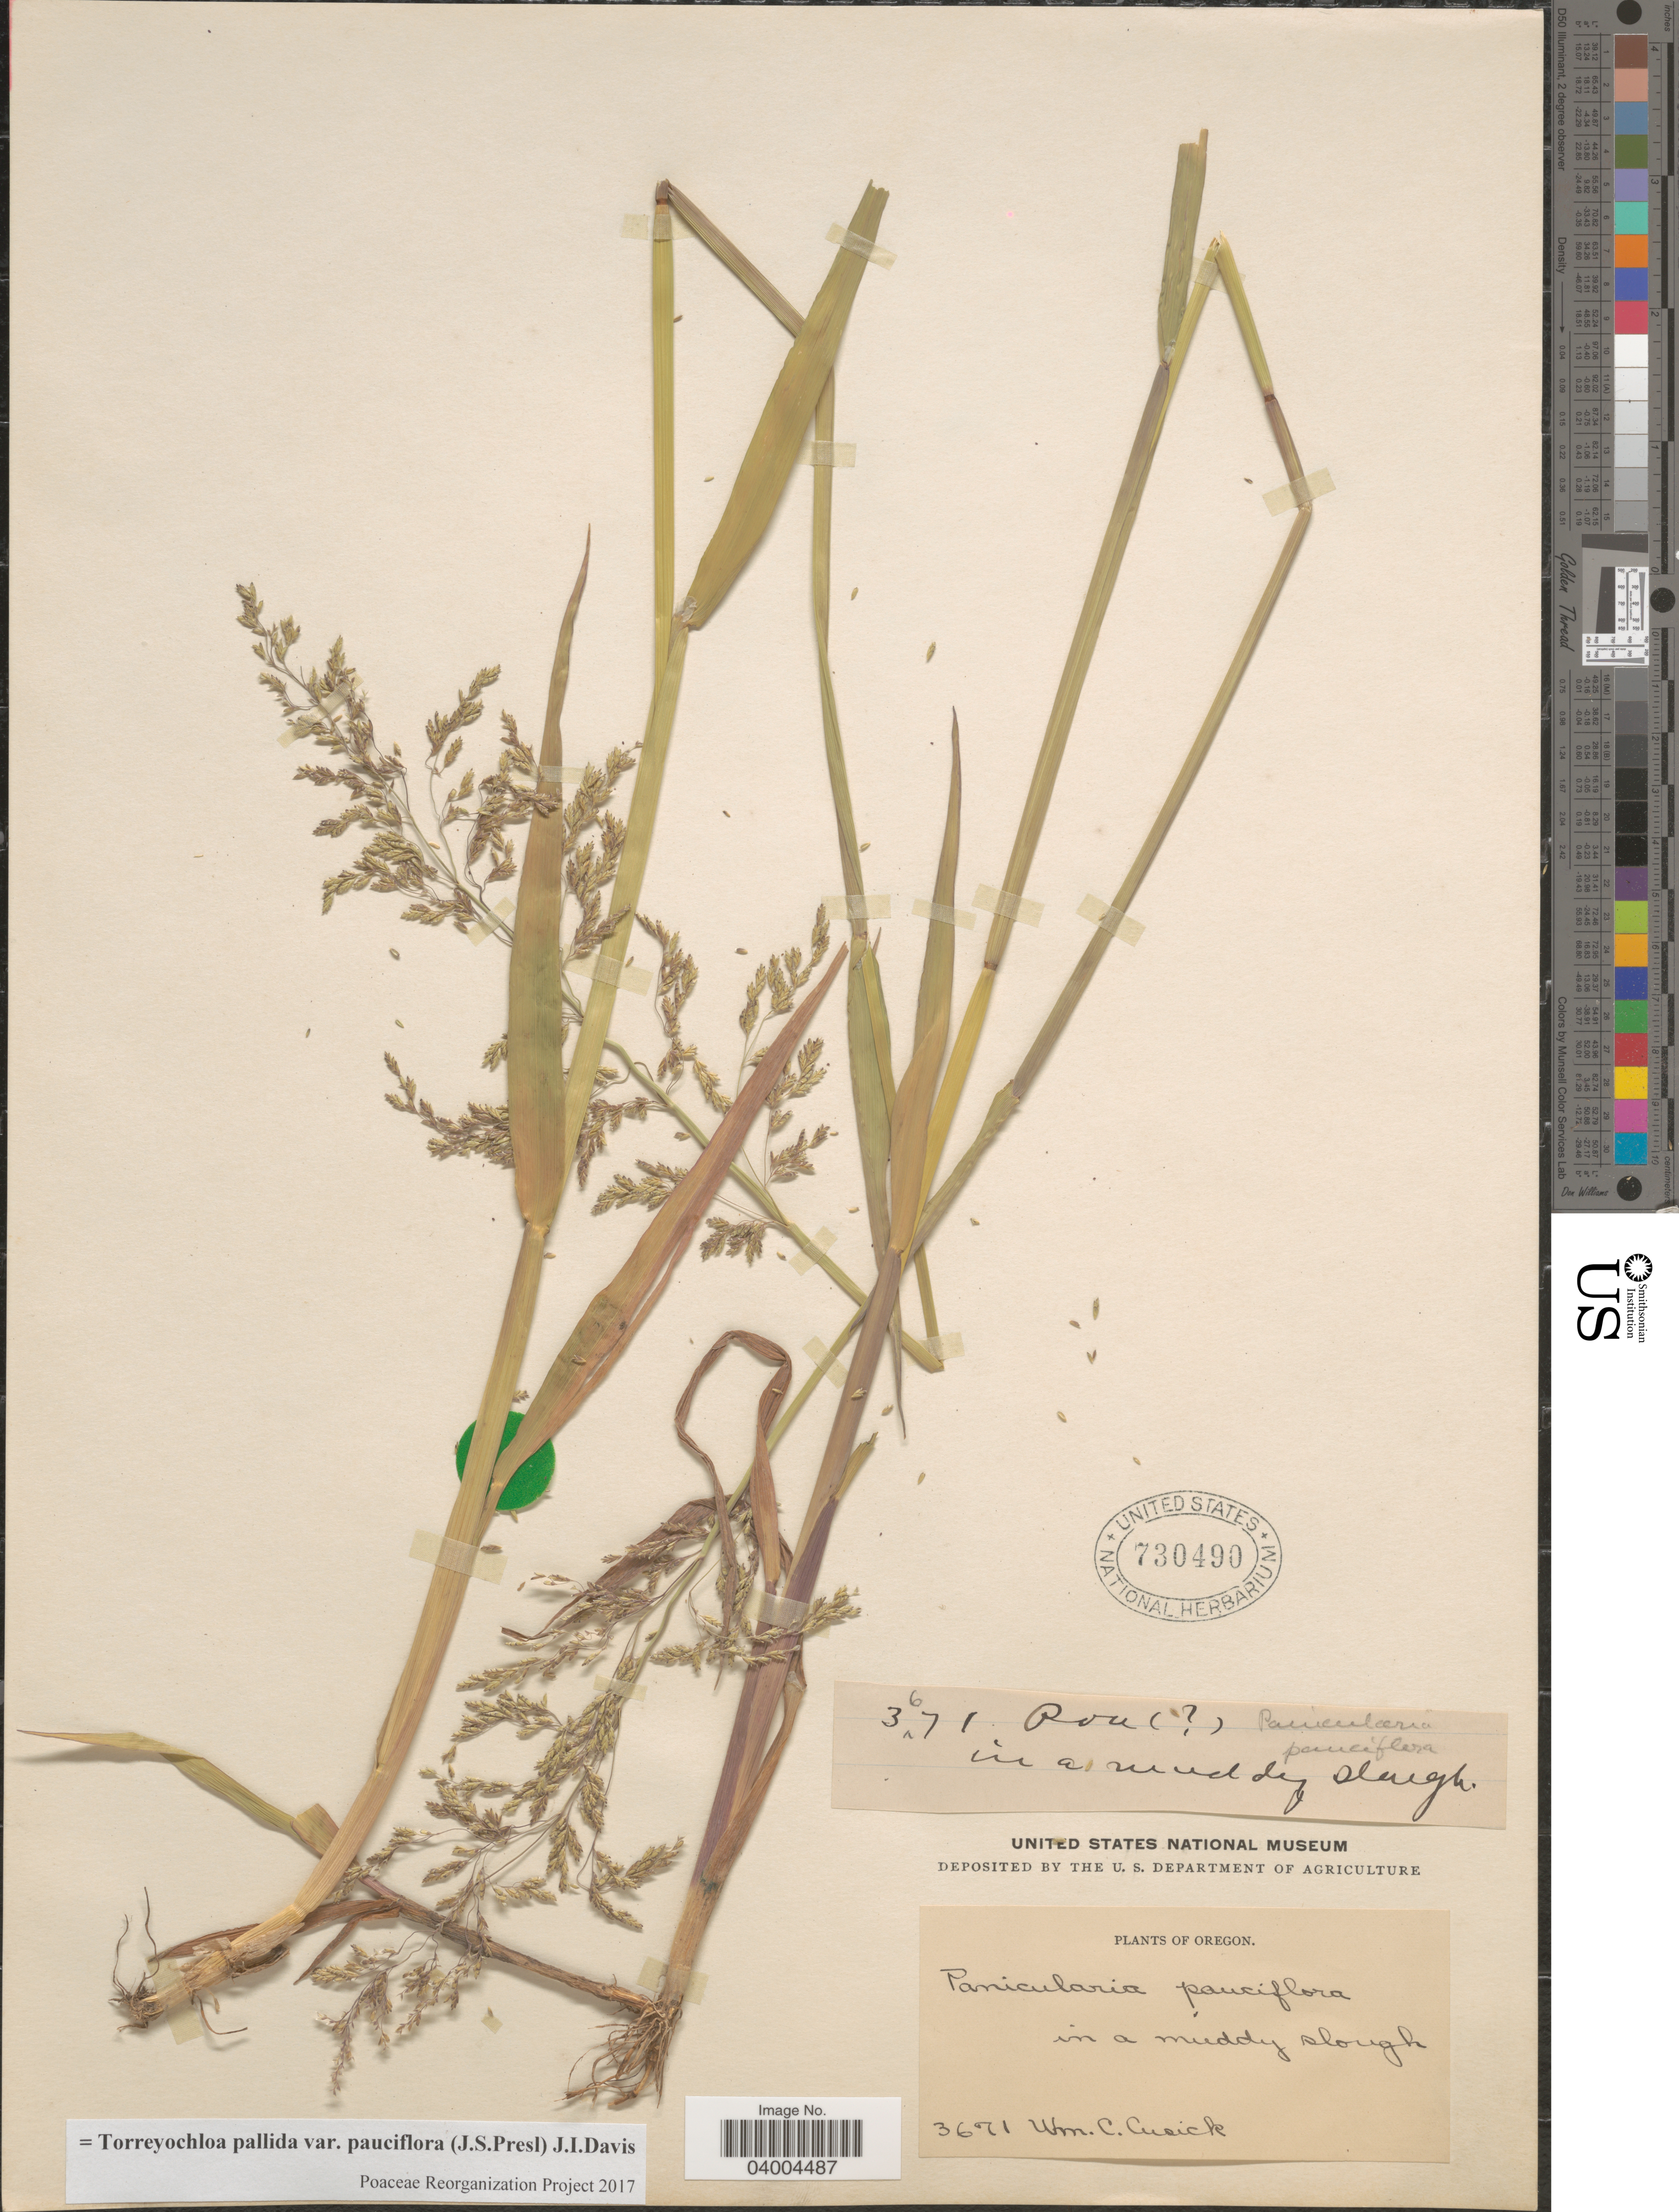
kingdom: Plantae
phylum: Tracheophyta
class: Liliopsida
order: Poales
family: Poaceae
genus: Torreyochloa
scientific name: Torreyochloa pallida var. pauciflora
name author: (J. Presl) J.I. Davis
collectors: W. C. Cusick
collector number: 3671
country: United States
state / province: Oregon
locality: In a muddy slough.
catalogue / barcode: US 730490